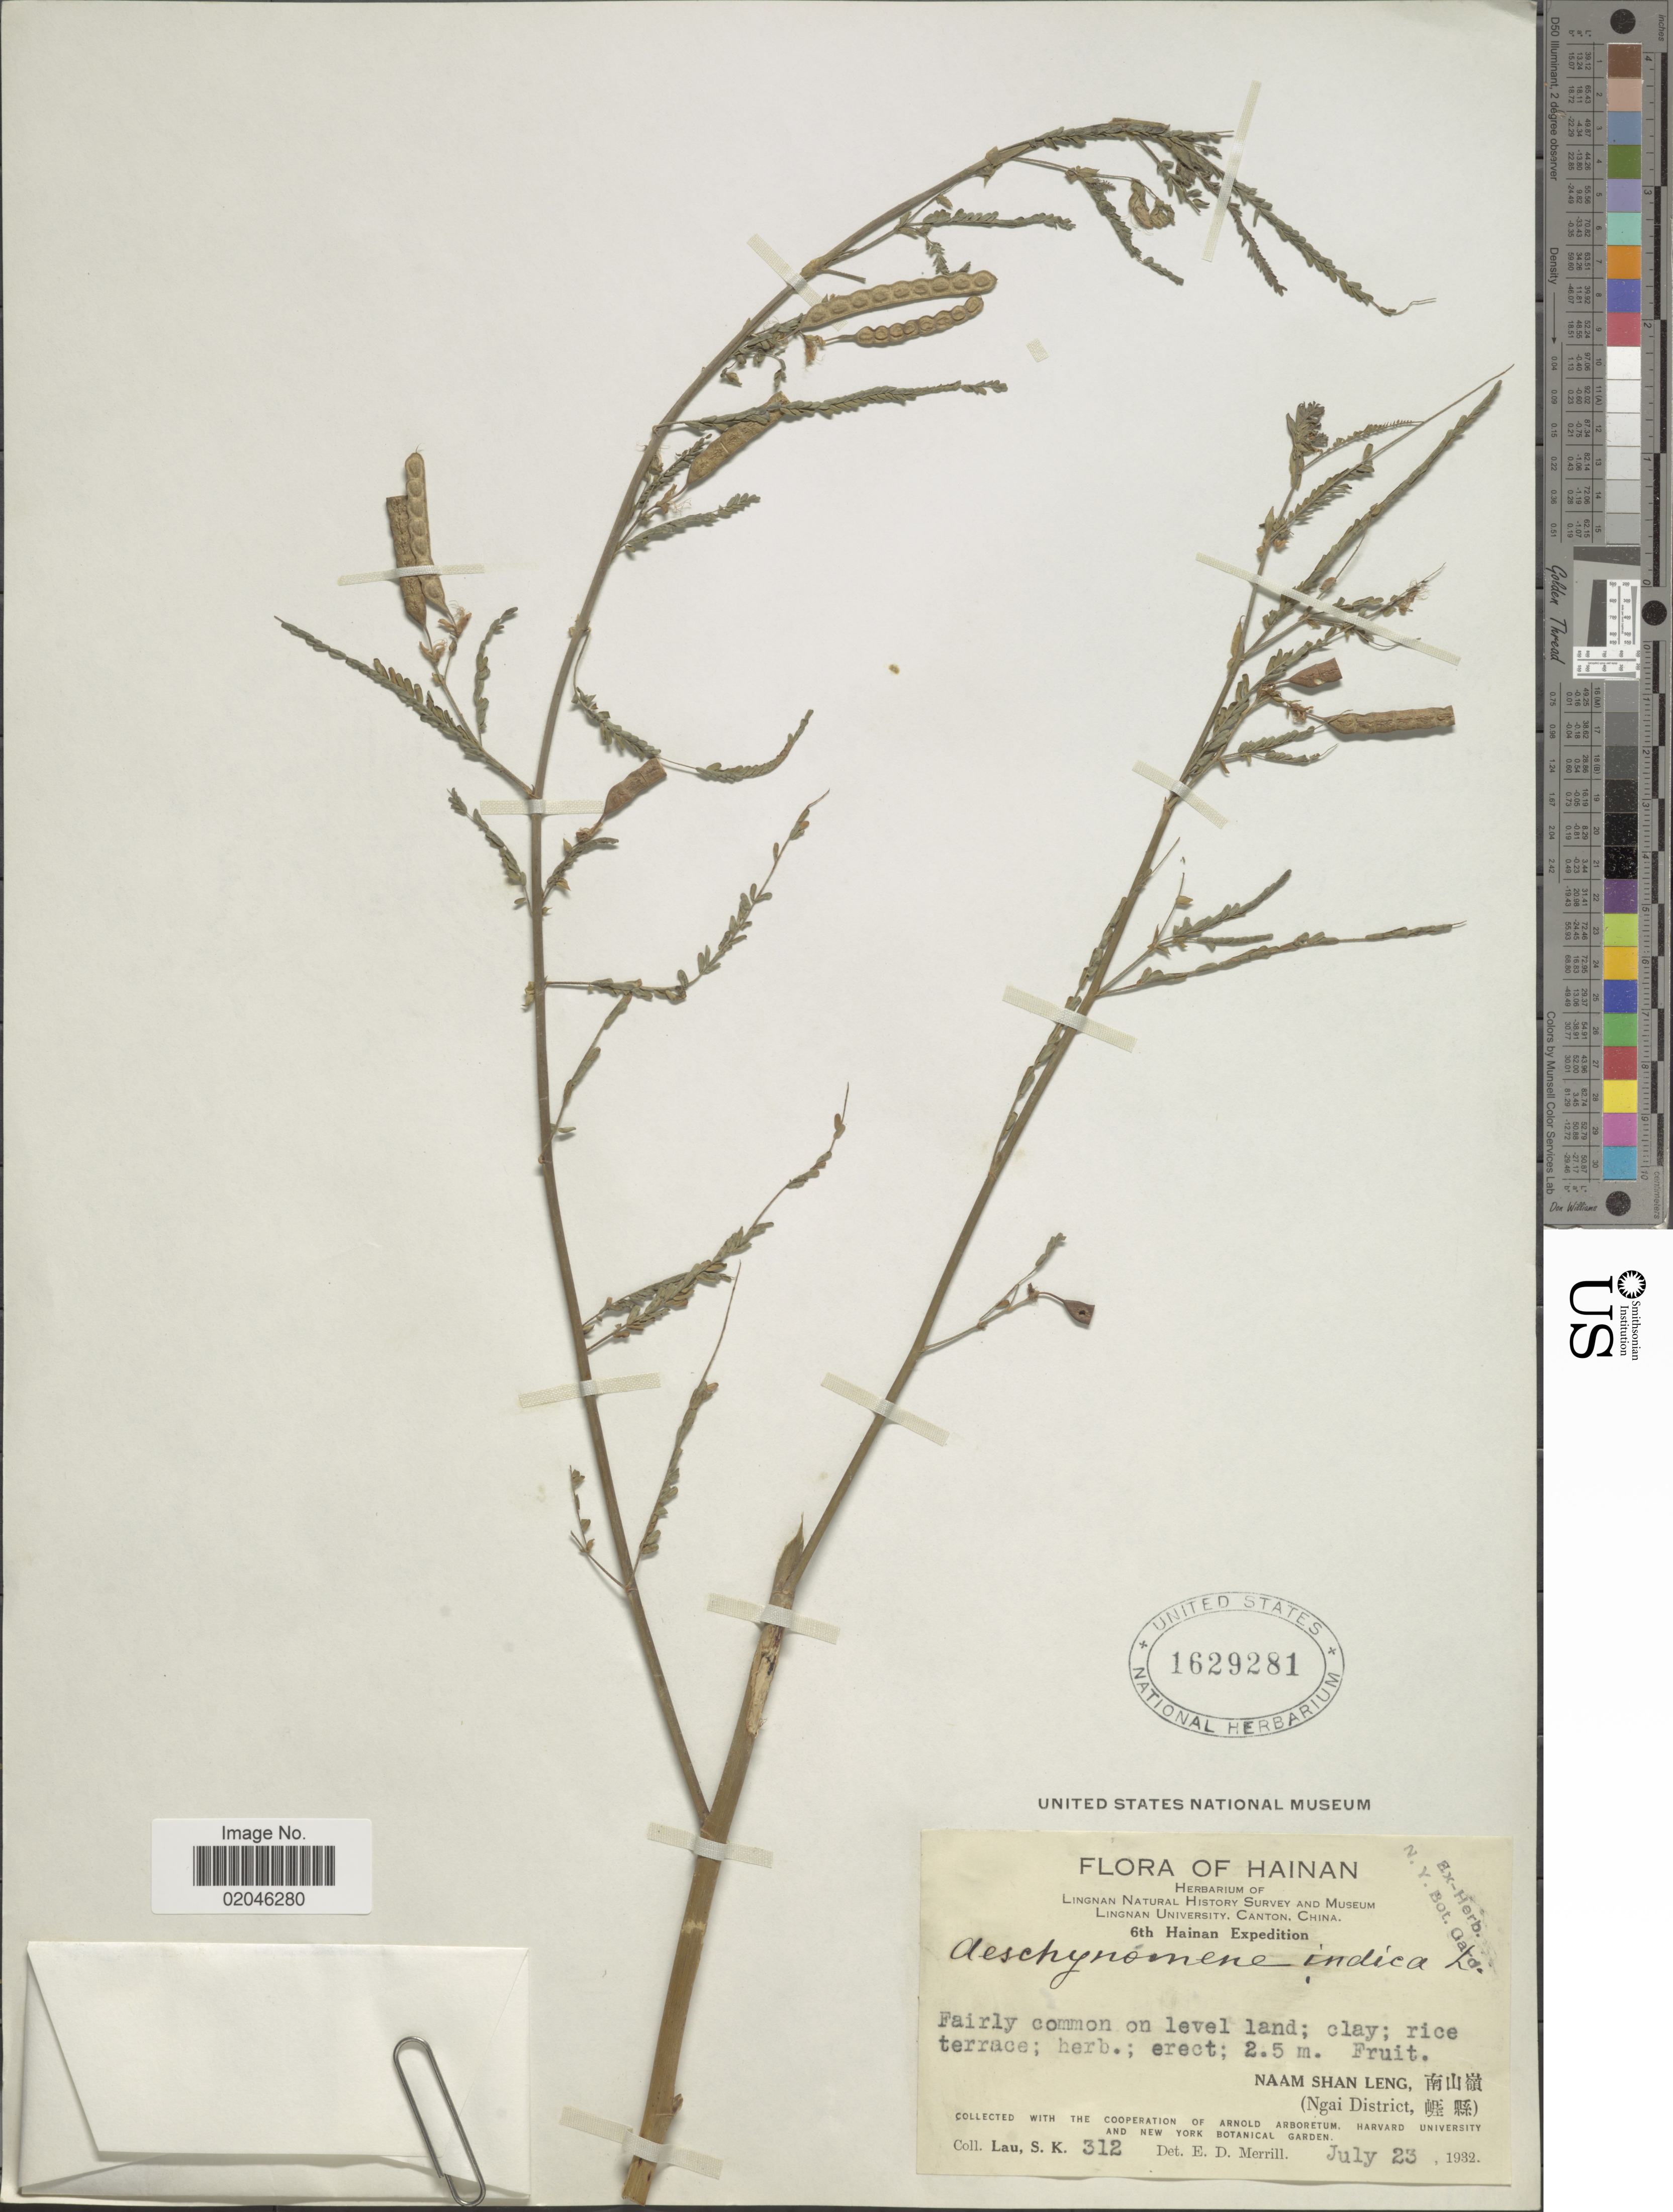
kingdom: Plantae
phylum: Tracheophyta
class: Magnoliopsida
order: Fabales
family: Fabaceae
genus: Aeschynomene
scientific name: Aeschynomene indica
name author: L.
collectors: S. K. Lau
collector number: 312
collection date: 1932-07-23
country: China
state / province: Hainan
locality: Common on level landNaam Shan Leng (Ngai District).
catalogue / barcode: US 1629281